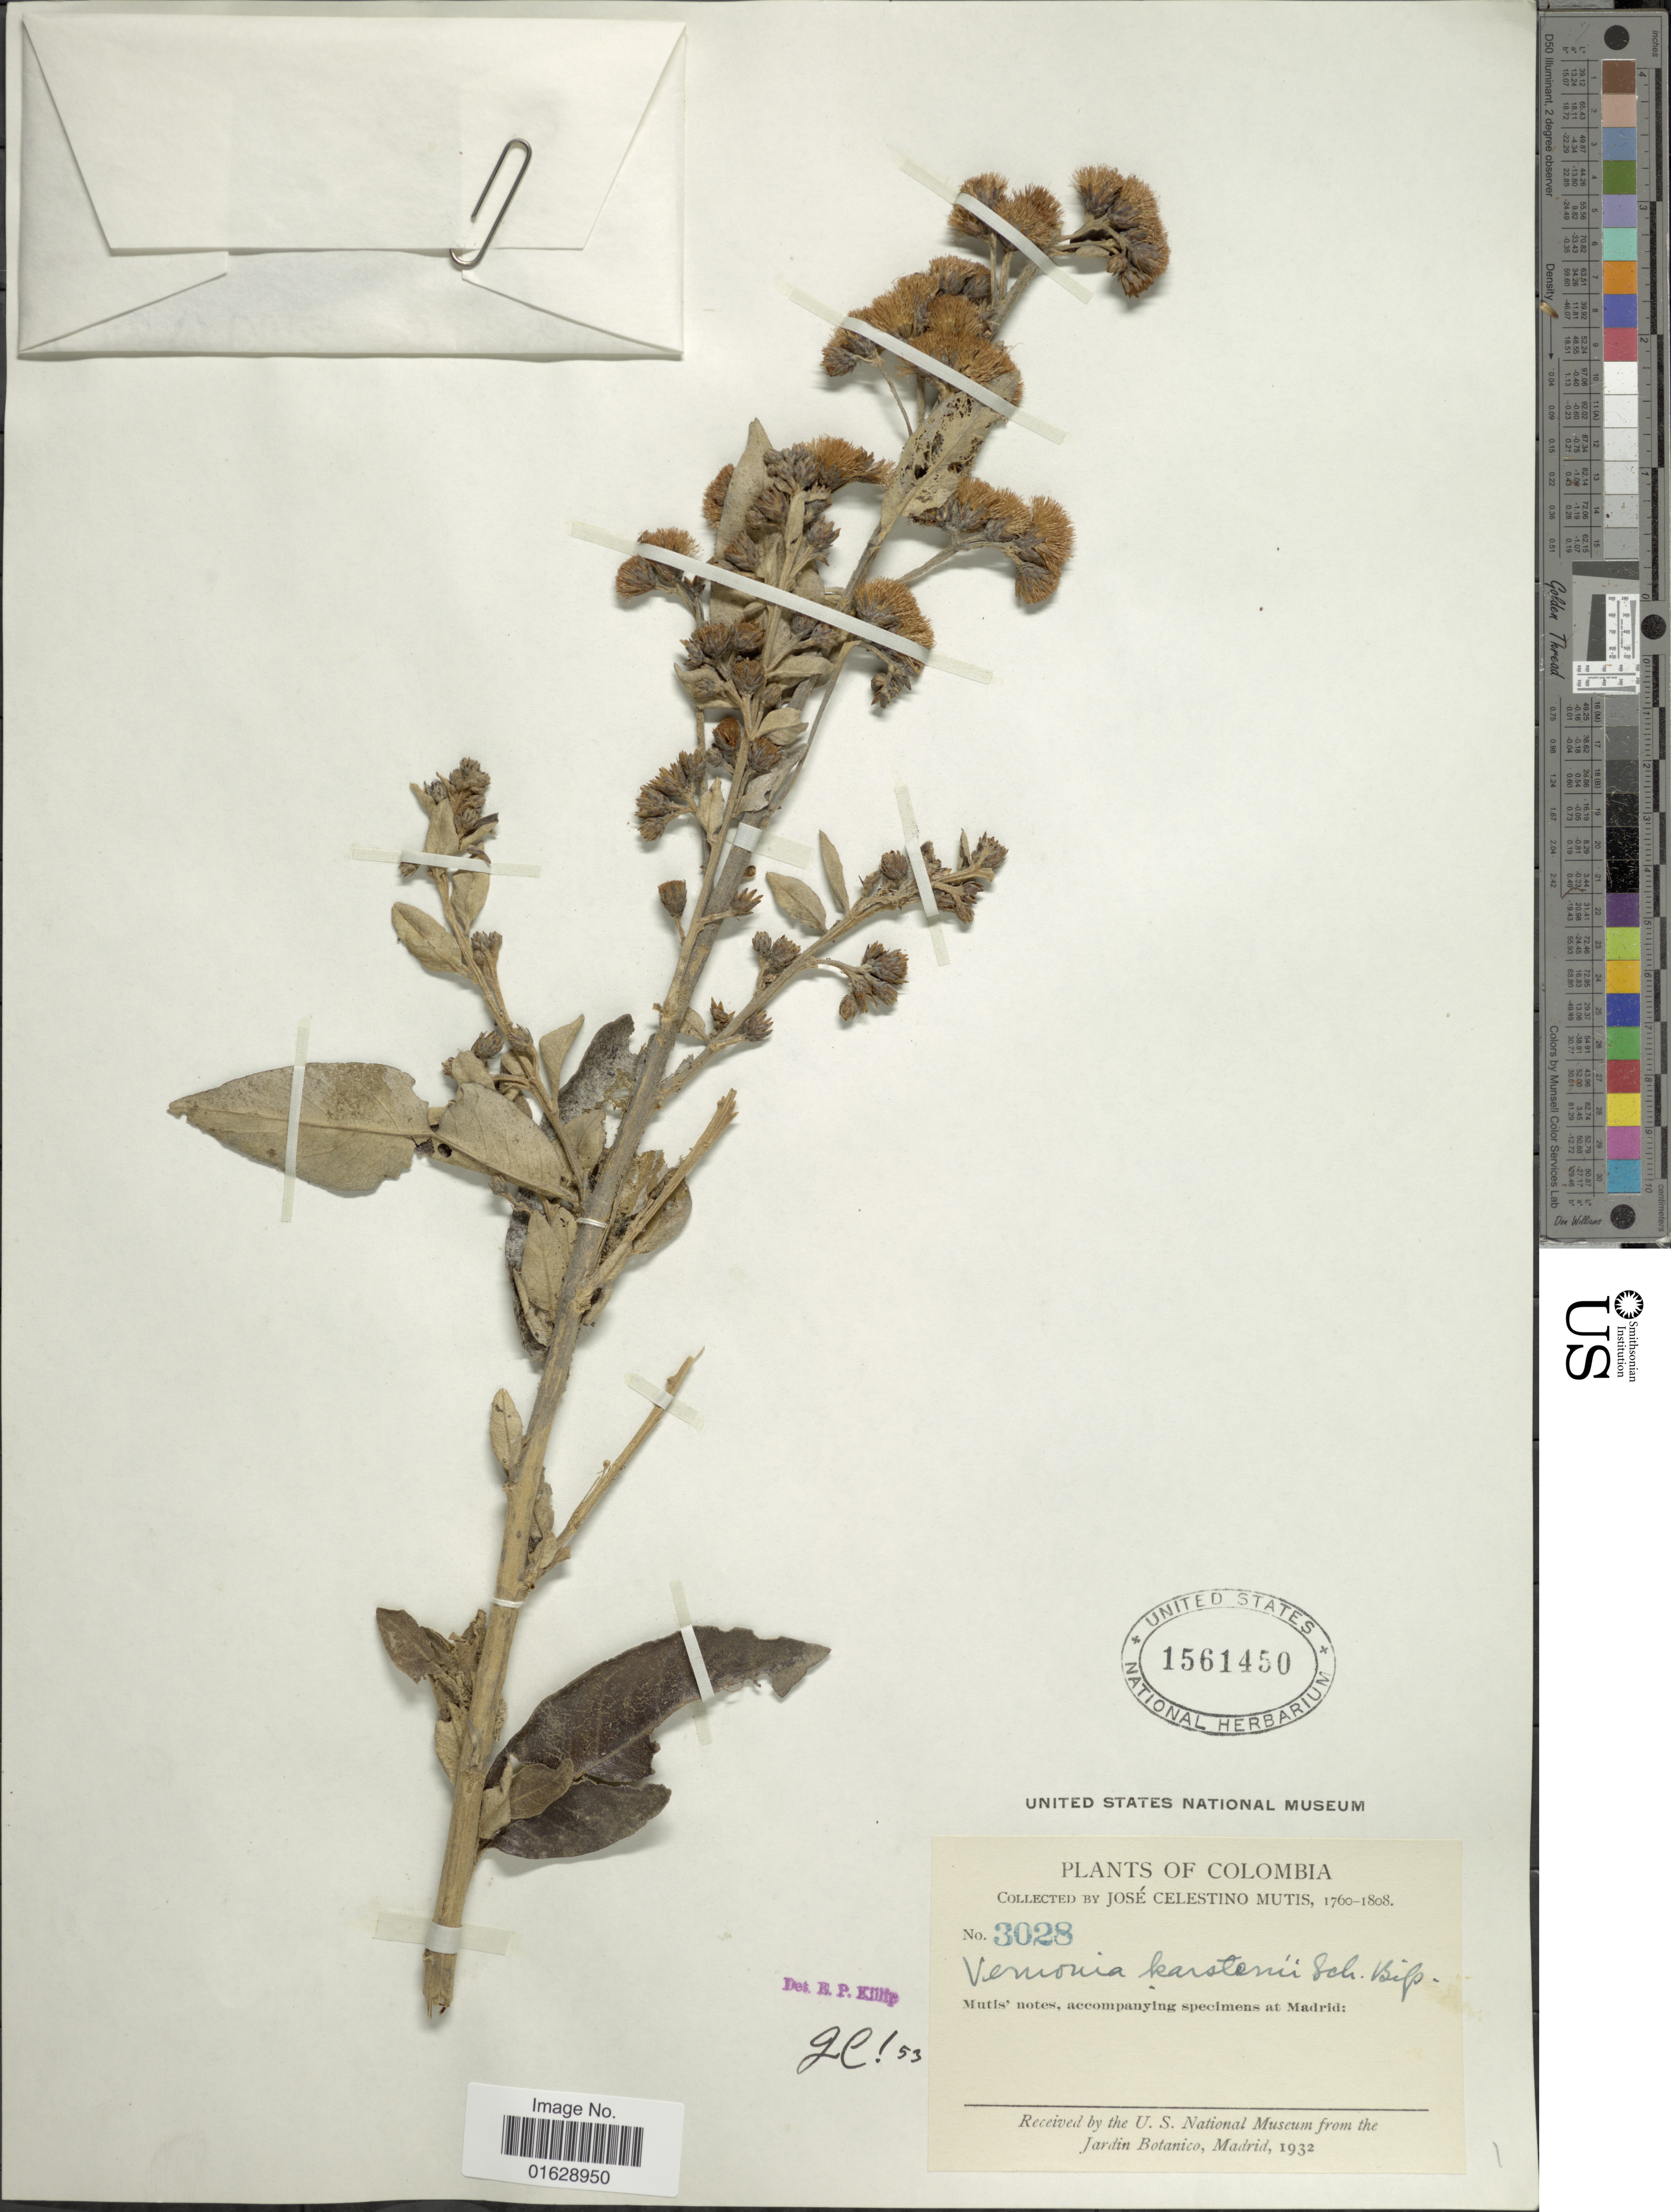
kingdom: Plantae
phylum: Tracheophyta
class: Magnoliopsida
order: Asterales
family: Asteraceae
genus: Lepidaploa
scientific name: Lepidaploa karstenii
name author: (Sch. Bip.) H. Rob.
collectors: J. C. B. Mutis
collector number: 3028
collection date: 1760/1808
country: Colombia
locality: Mutis' notes, accompanying specimens at Madrid.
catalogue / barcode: US 1561450